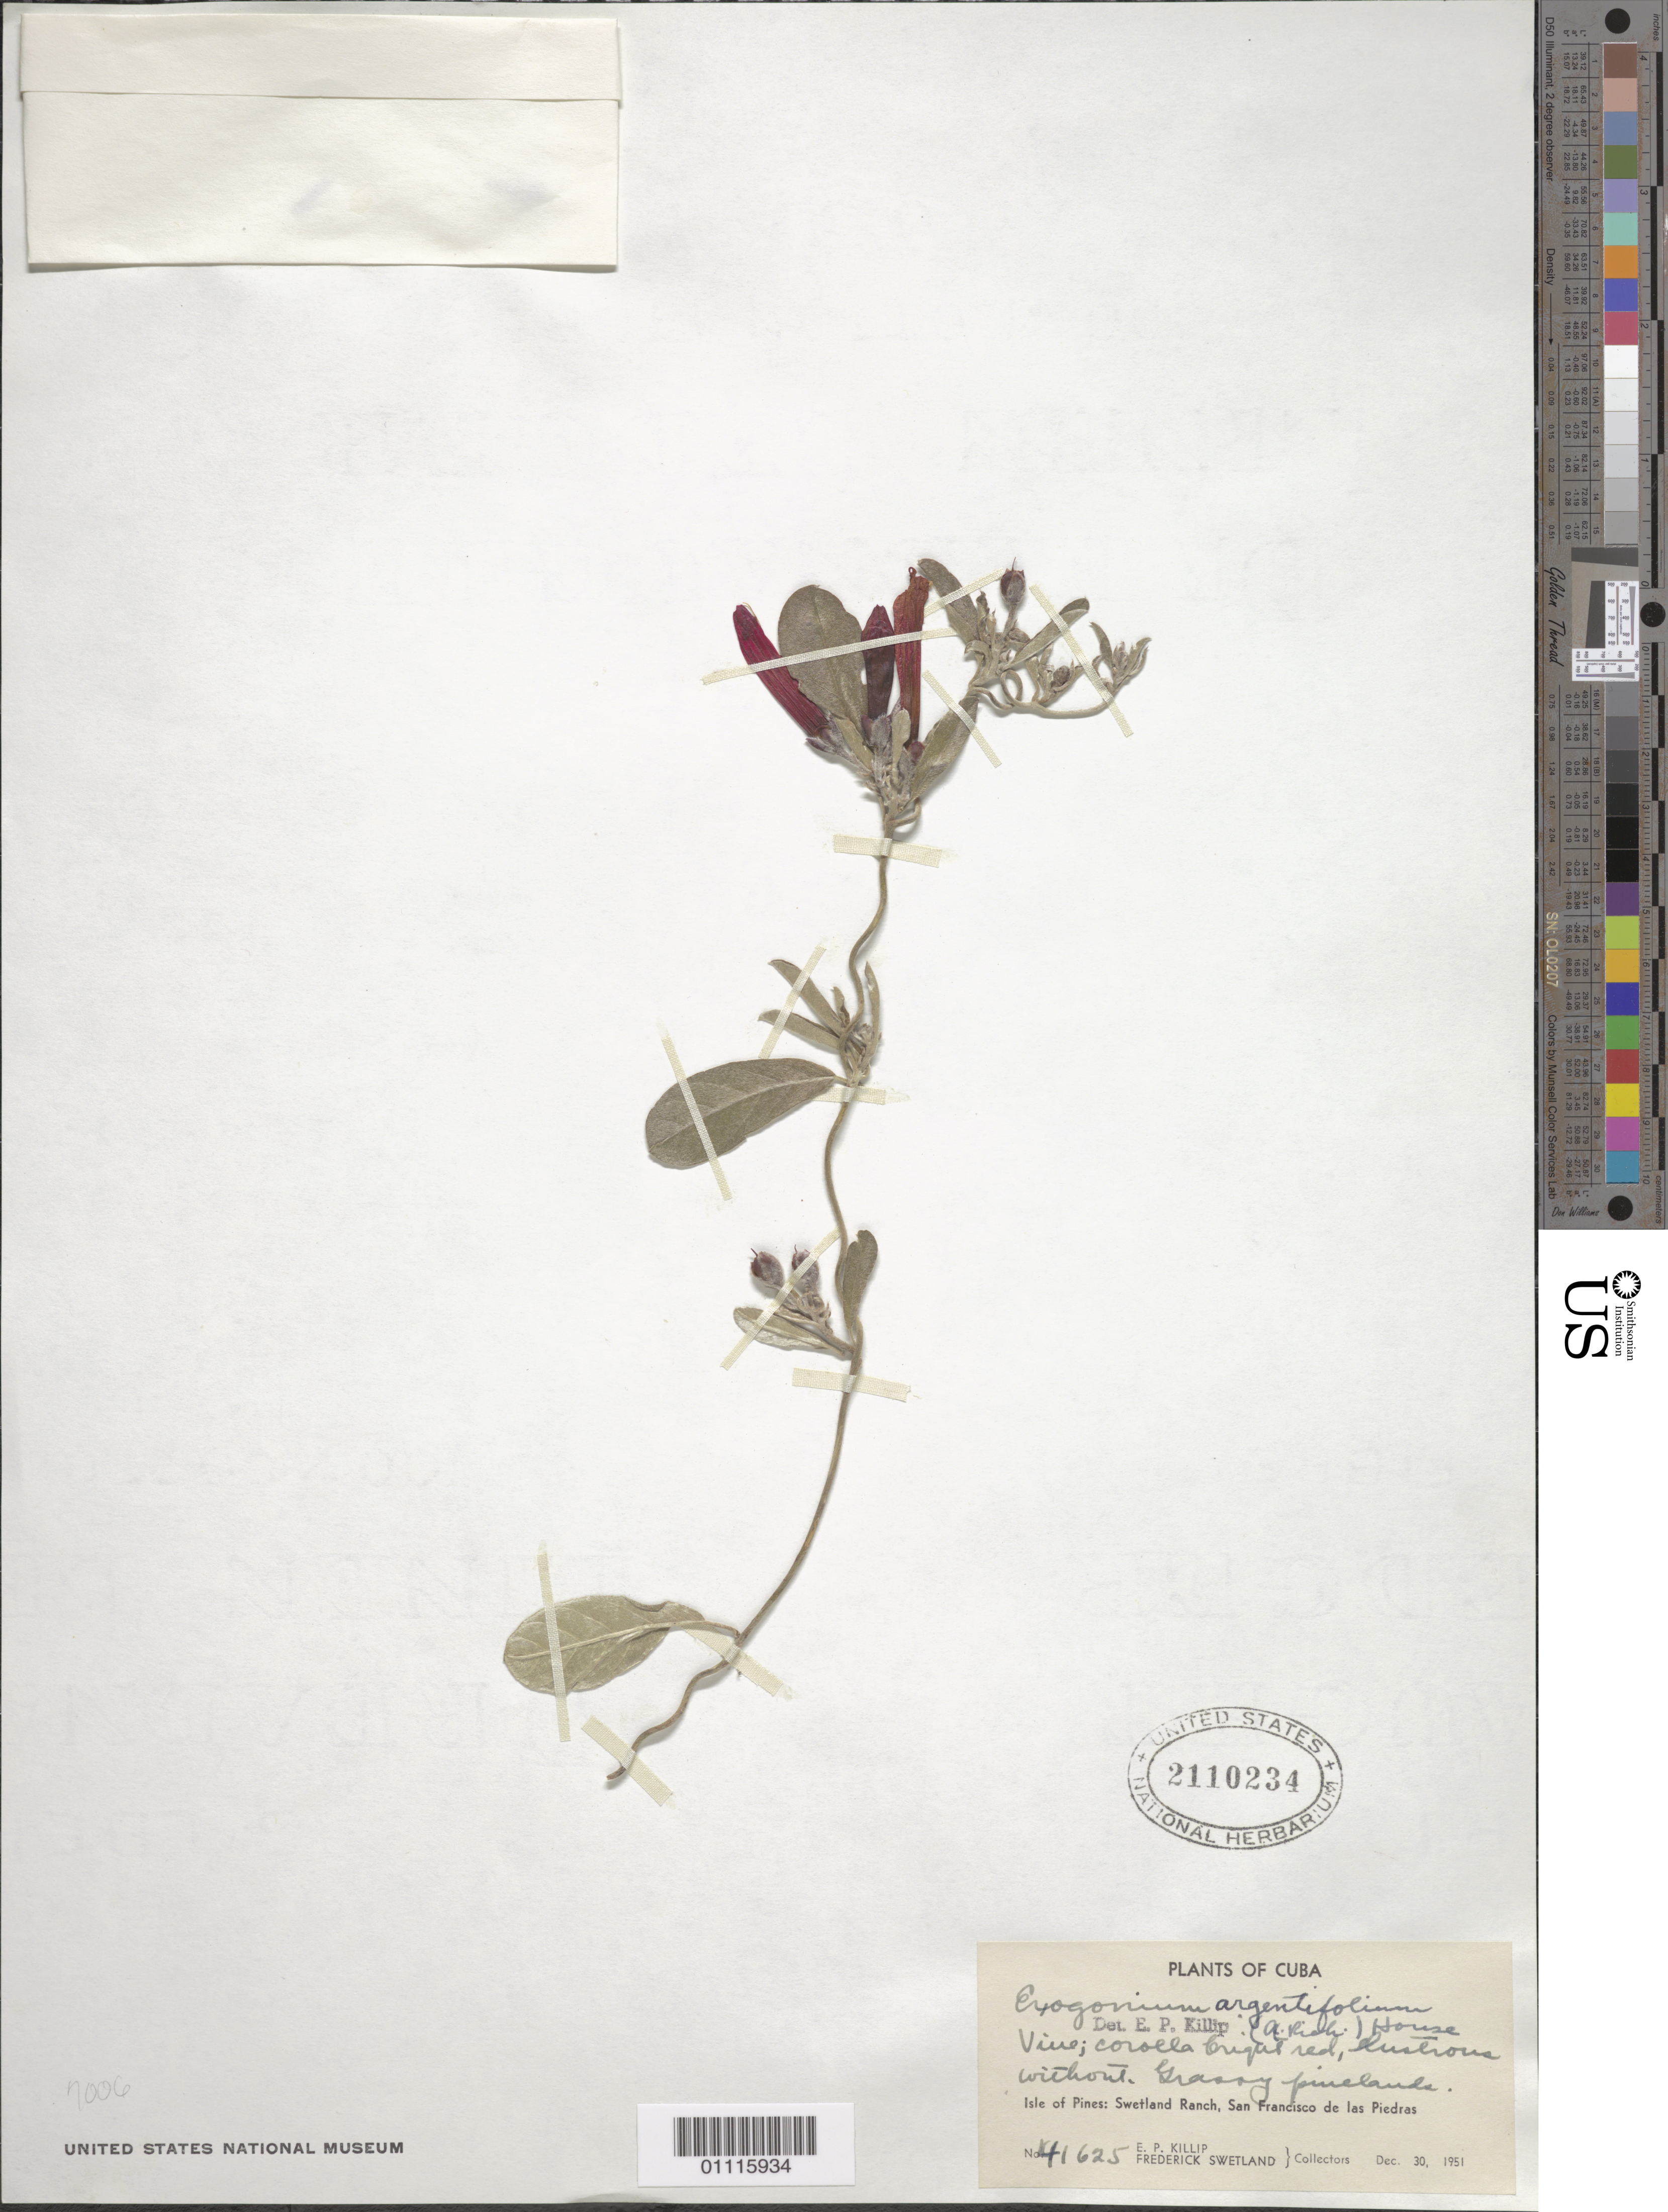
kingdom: Plantae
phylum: Tracheophyta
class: Magnoliopsida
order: Solanales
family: Convolvulaceae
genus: Ipomoea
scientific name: Ipomoea argentifolia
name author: A. Rich.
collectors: E. P. Killip & F. Swetland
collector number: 41625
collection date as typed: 30 Dec 1951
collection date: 1951-12-30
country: Cuba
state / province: Isla de La Juventud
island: Isla de la Juventud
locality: Swetland Ranch, San Francisco de las Piedras Grassy pinelands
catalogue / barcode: US 2110234